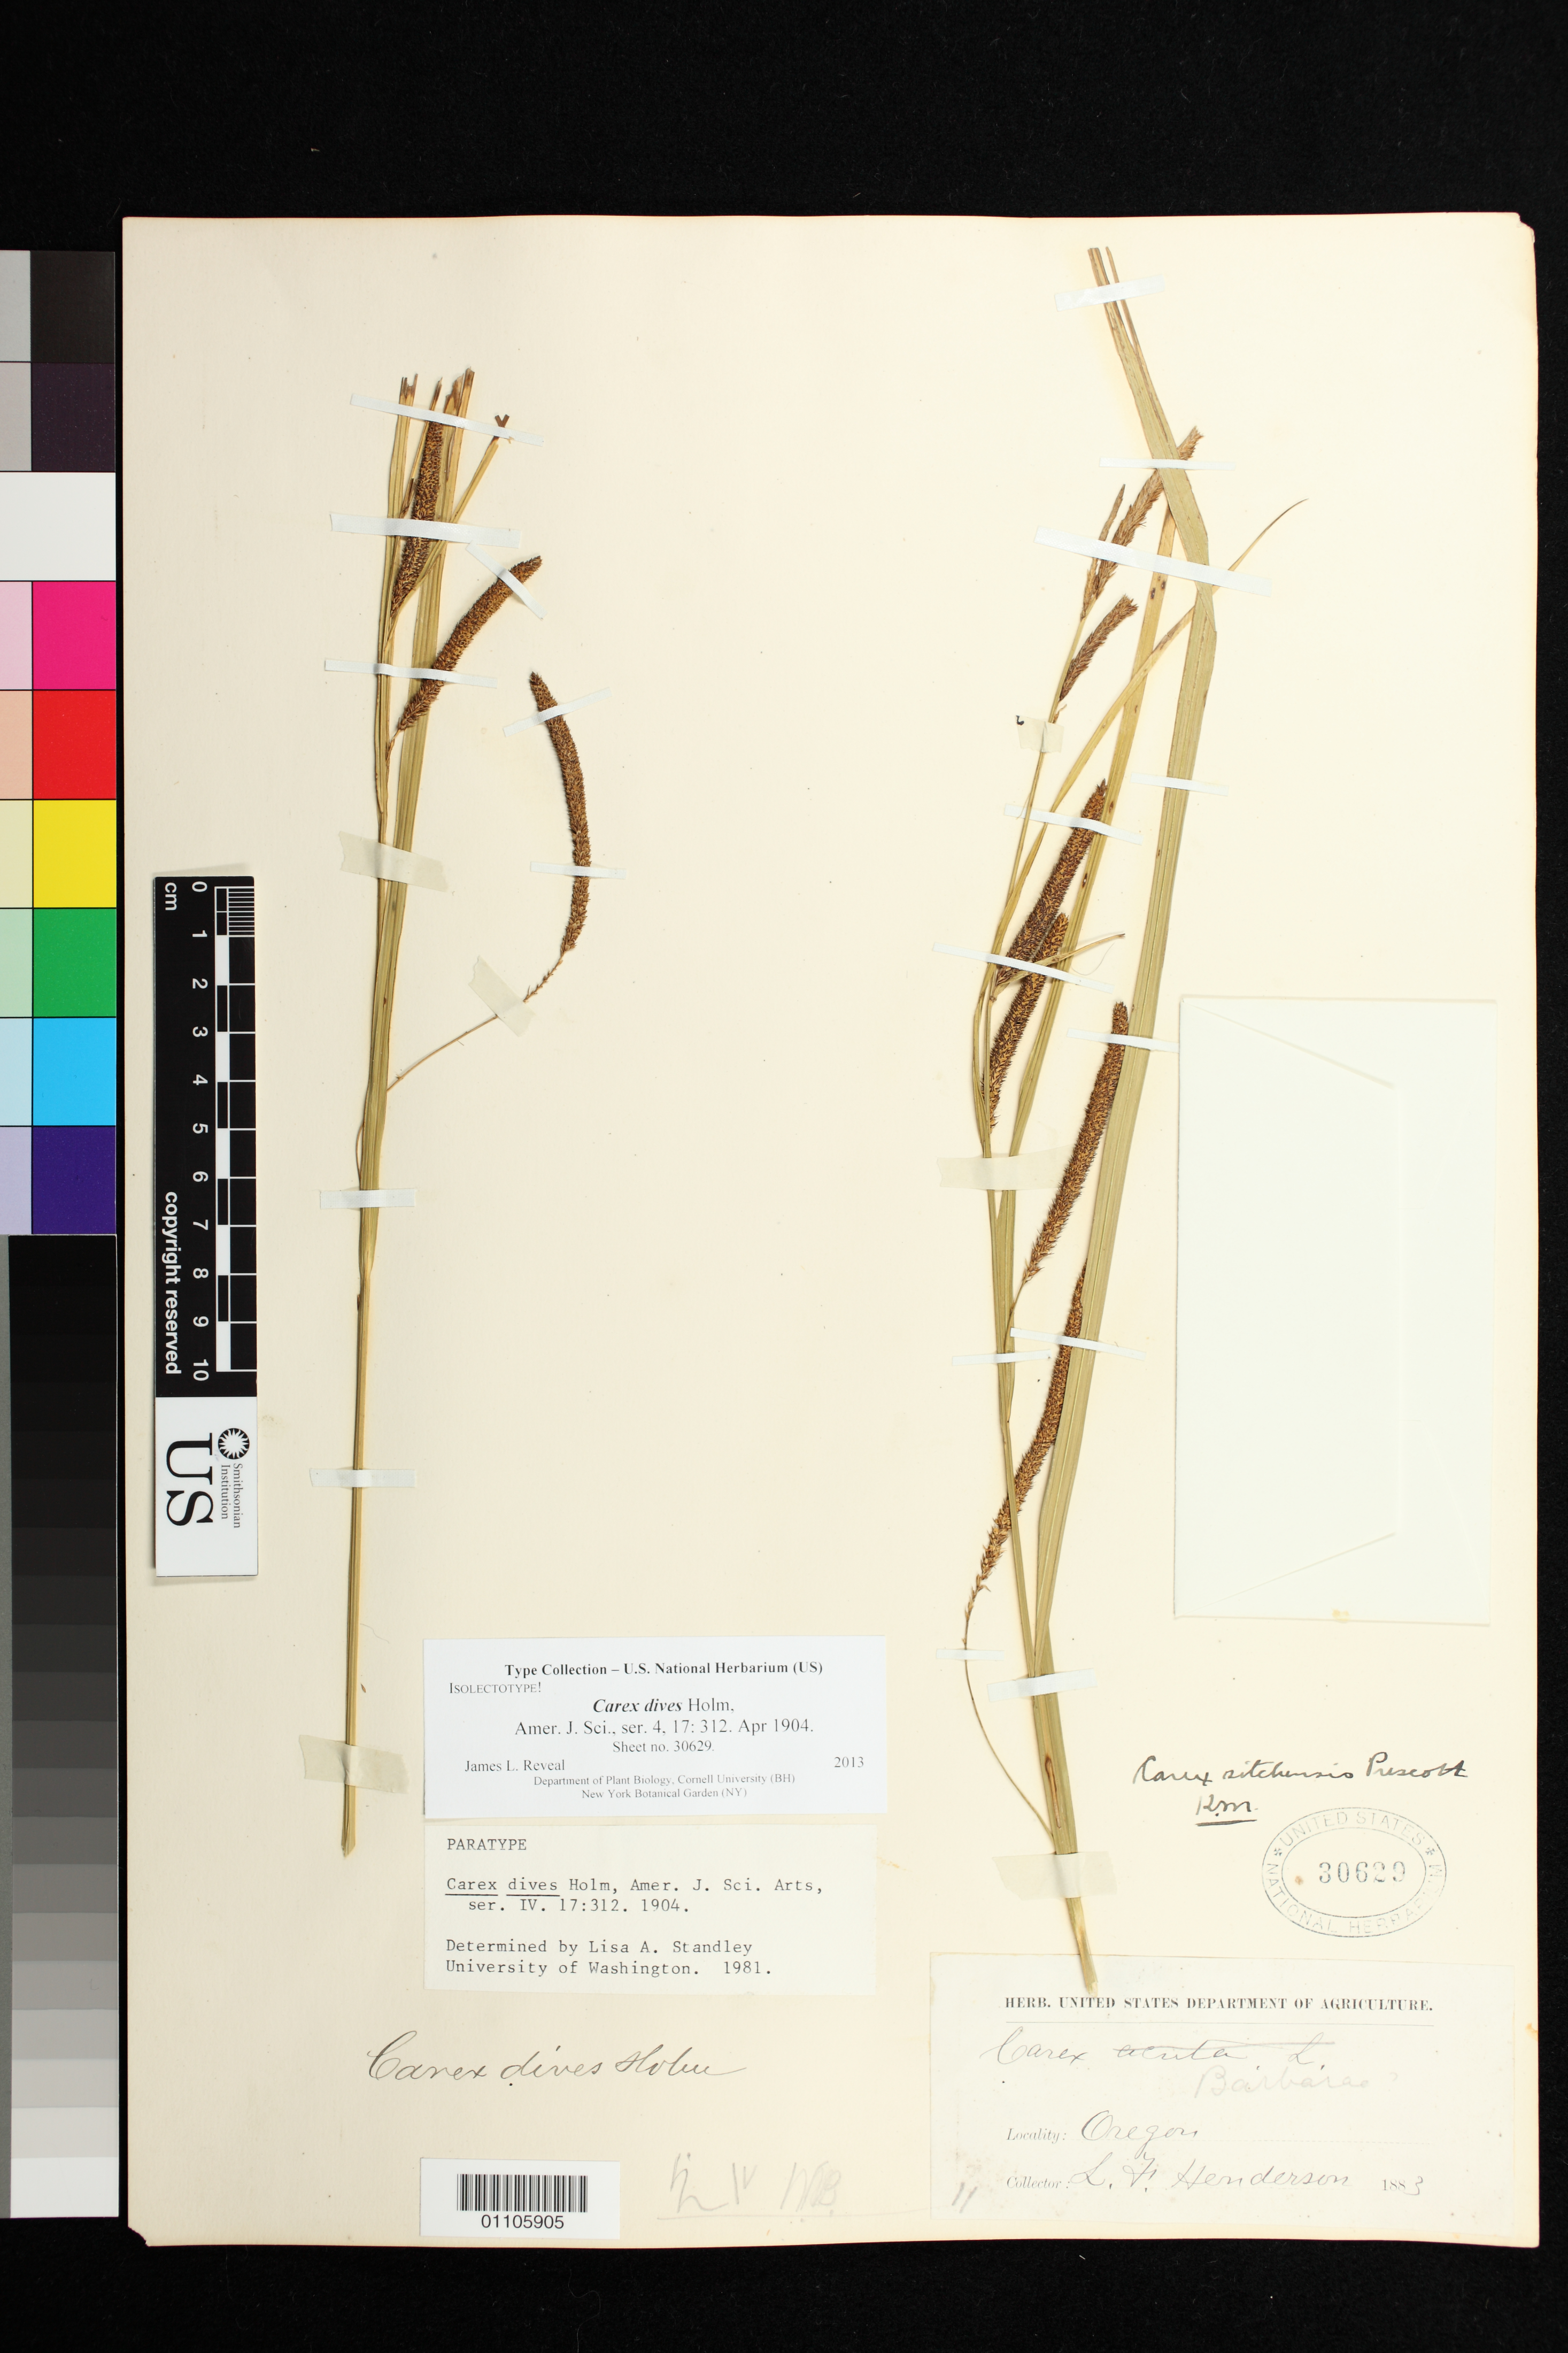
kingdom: Plantae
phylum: Tracheophyta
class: Liliopsida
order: Poales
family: Cyperaceae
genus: Carex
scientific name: Carex dives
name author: Holm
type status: Lectotype; Syntype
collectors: L. F. Henderson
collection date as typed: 1883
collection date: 1883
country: United States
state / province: Oregon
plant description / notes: Standley (1985) cited a US sheet (Henderson s.n., Oregon) as "lectotype" but no US sheet has been found annotated as "type", "holotype", or "lectotype" by her. This sheet (USNH 30628) was annotated by her (1981) as "paratype". This sheet was later (2013) annotated by J.L. Reveal as "isolectotype" but lectotypification not found as of Nov. 2021; Currently accepted name as cited by L.A. Standley (1985).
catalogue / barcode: US 30629